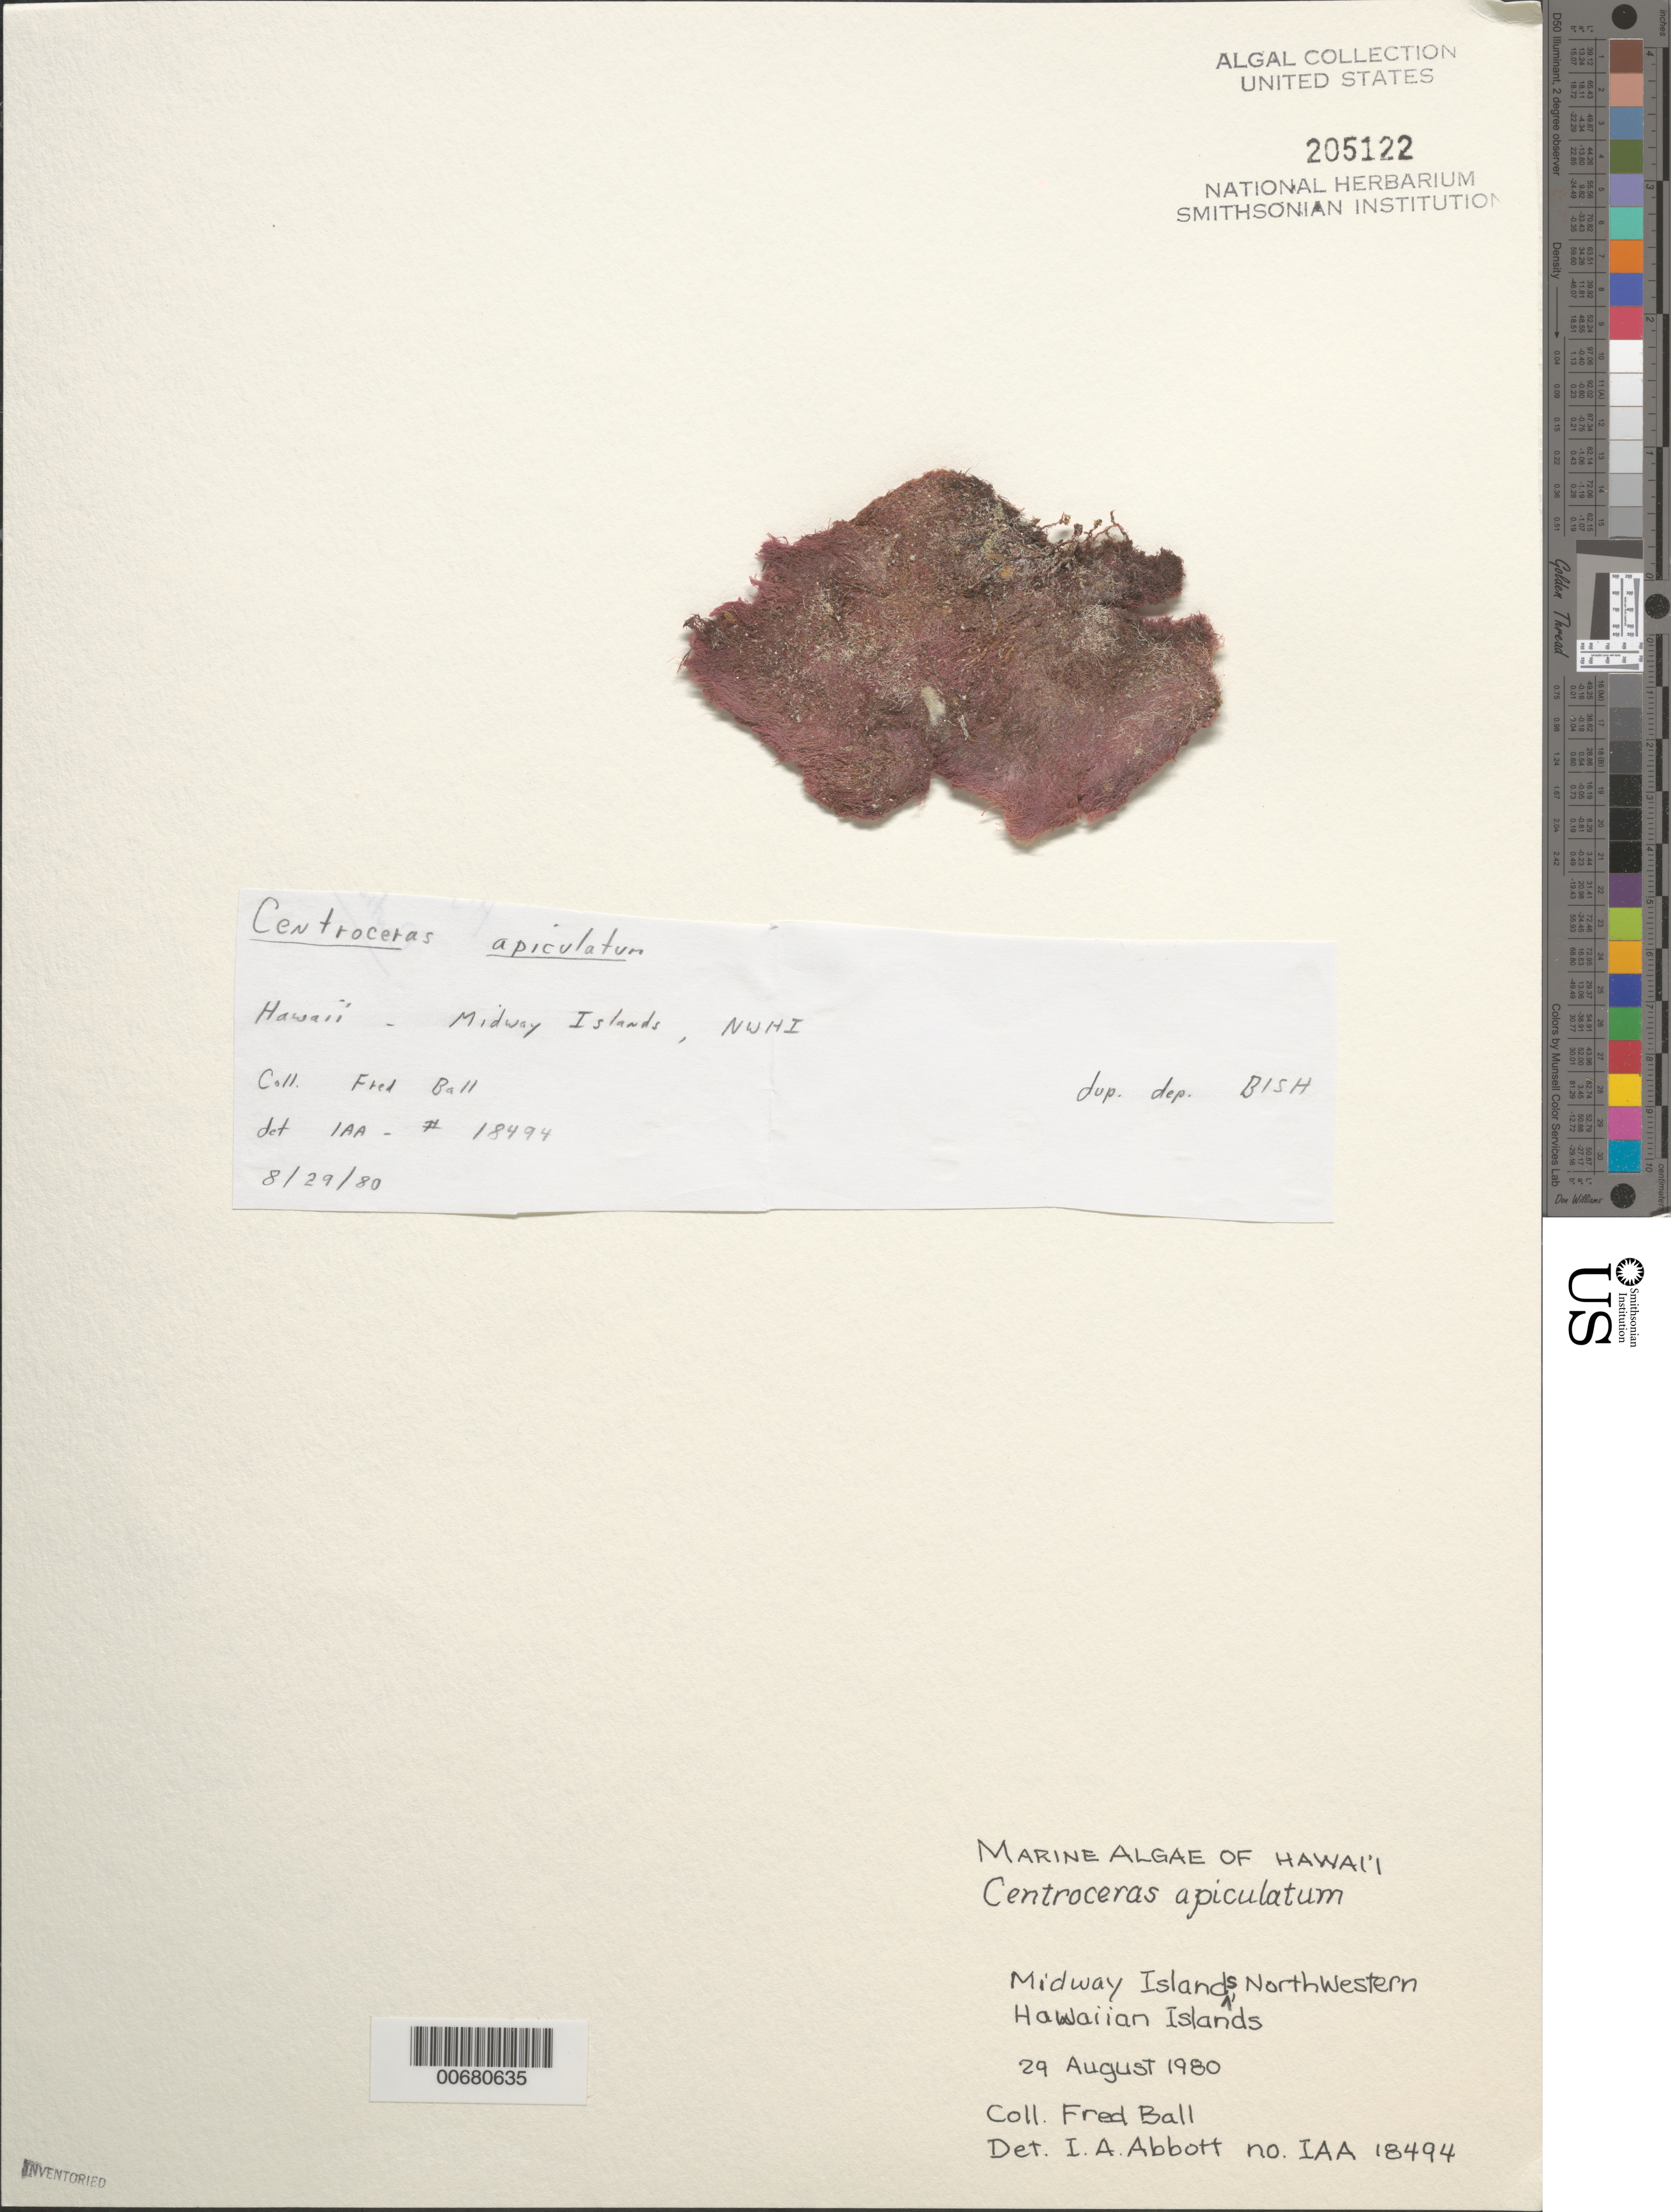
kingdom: Plantae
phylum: Rhodophyta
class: Florideophyceae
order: Ceramiales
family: Ceramiaceae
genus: Corallophila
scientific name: Corallophila kleiwegii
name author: Weber Bosse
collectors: F. Ball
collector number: IAA 18494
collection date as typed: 29 Aug 1980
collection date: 1980-08-29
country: U.S. Administered Pacific Islands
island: Midway Atoll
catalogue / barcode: US 205122